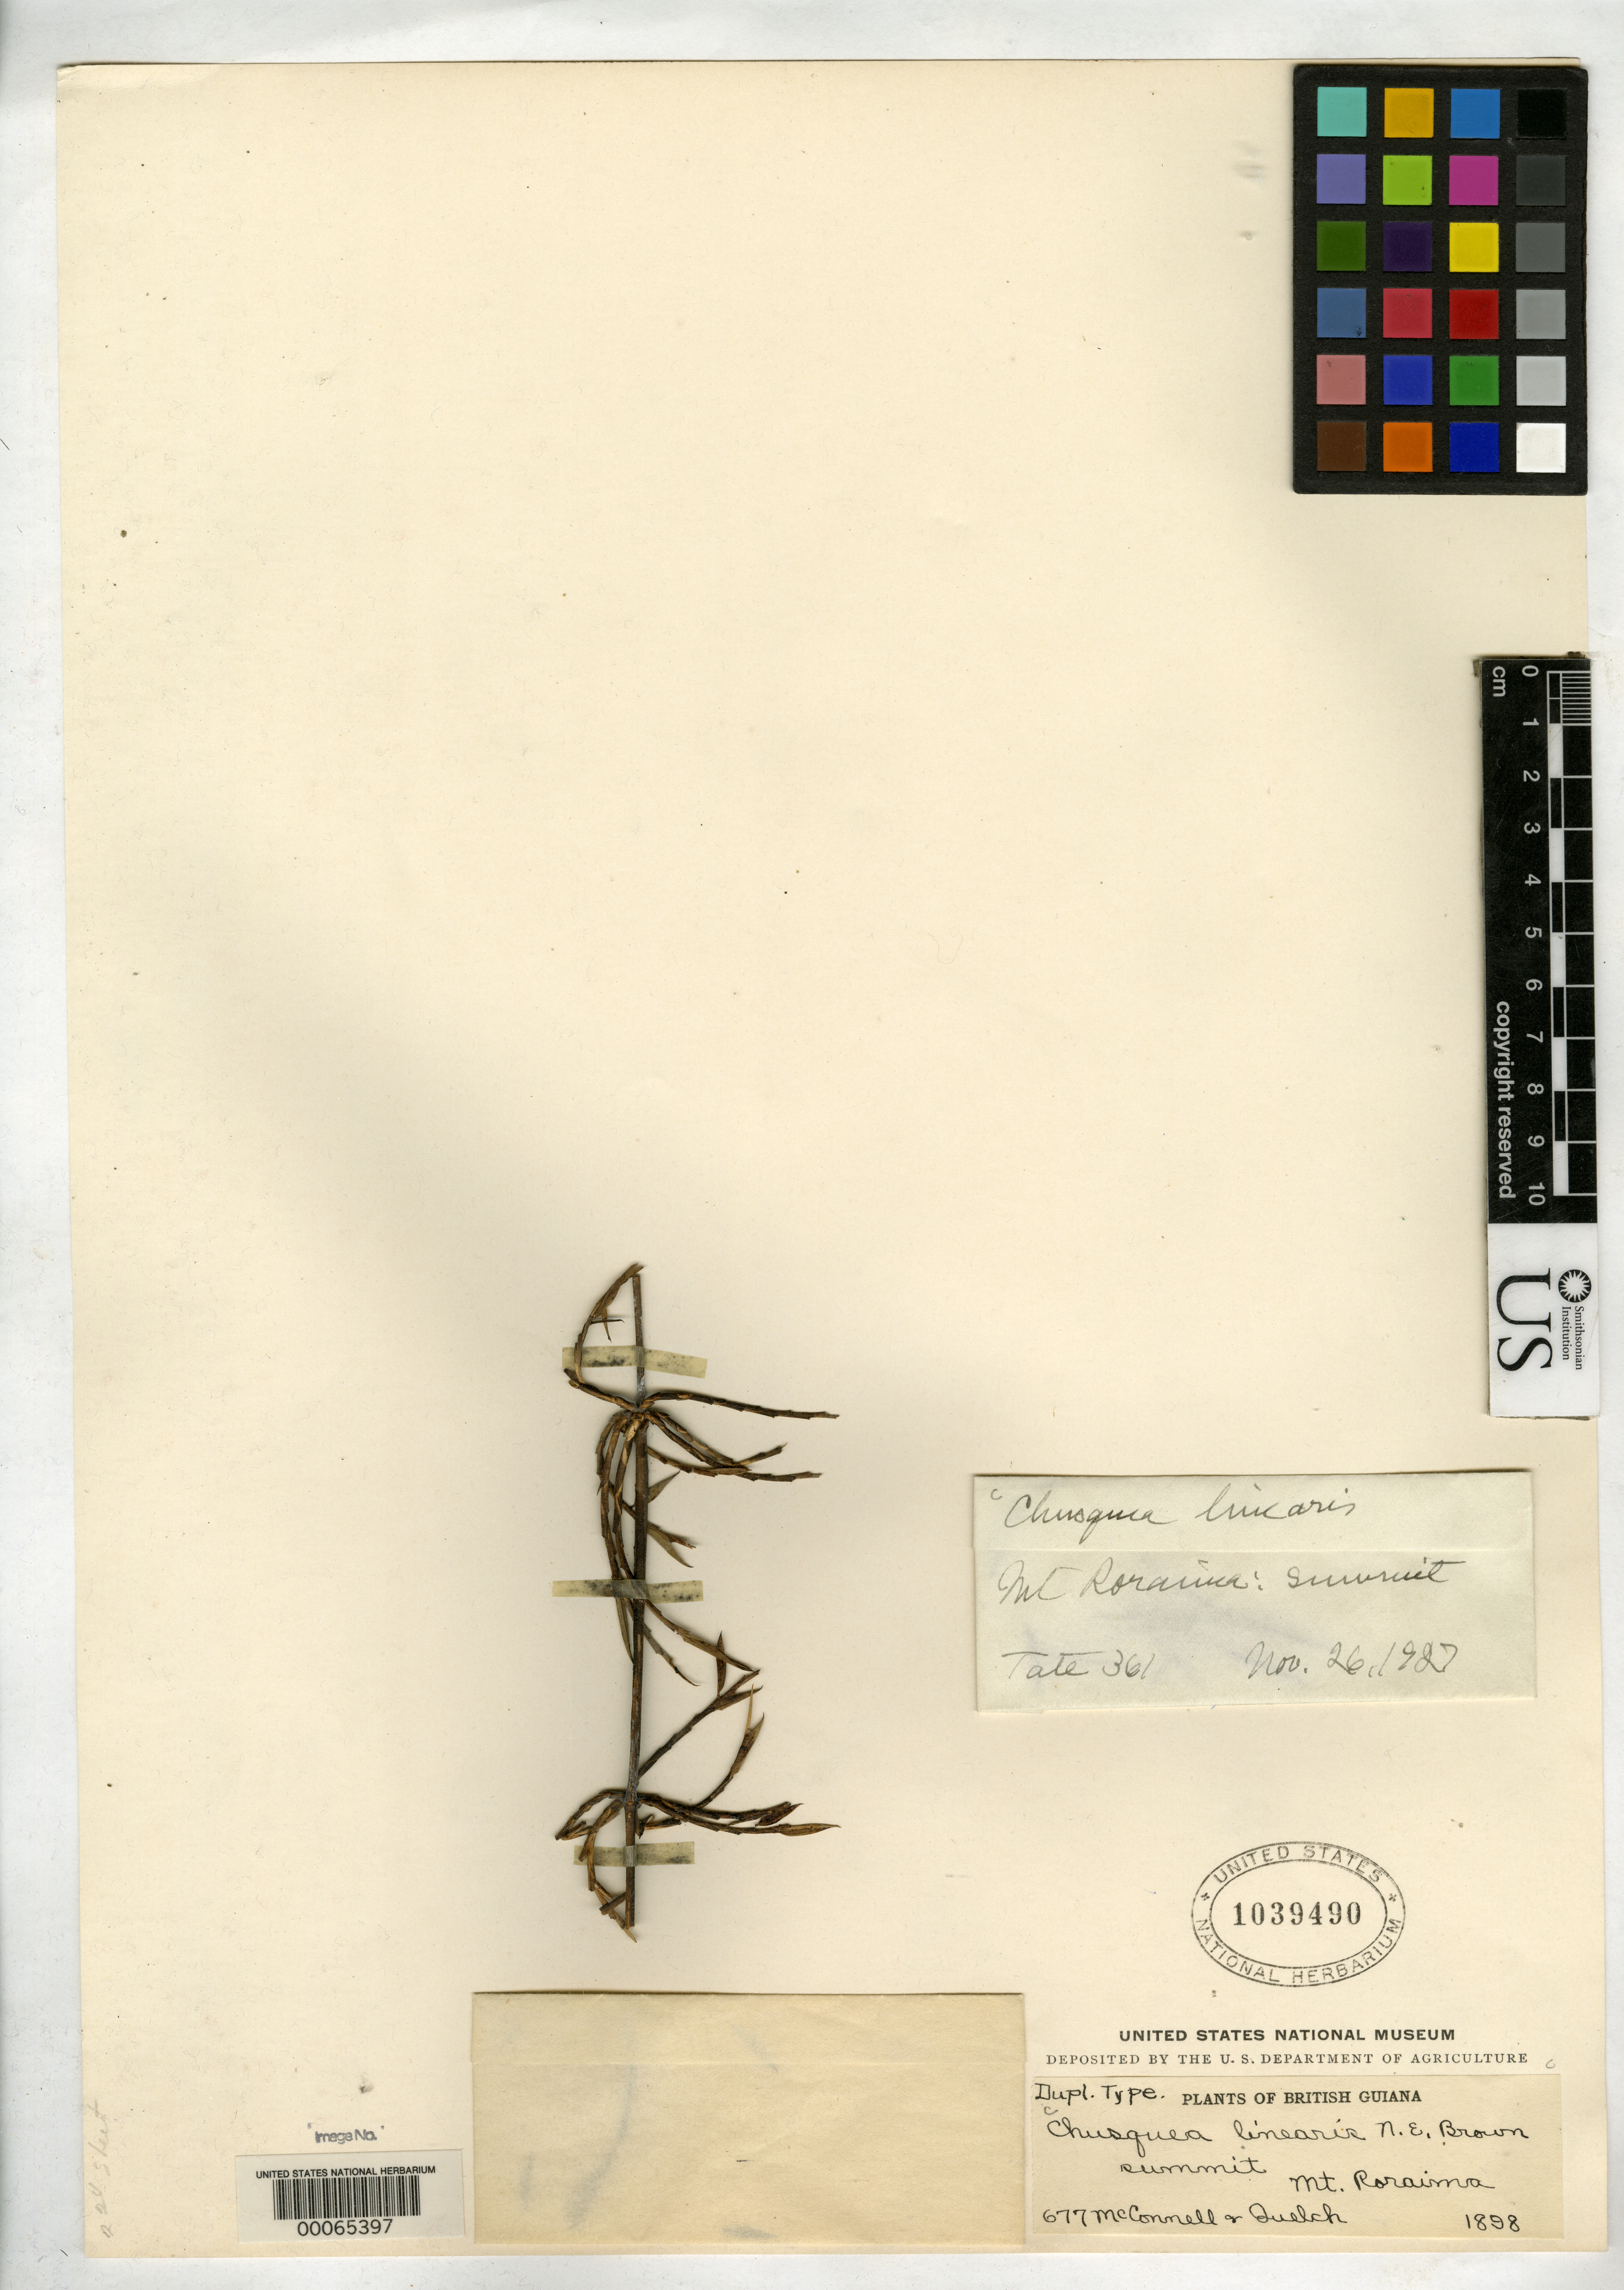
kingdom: Plantae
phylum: Tracheophyta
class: Liliopsida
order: Poales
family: Poaceae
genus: Chusquea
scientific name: Chusquea linearis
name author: N.E. Br.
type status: Isotype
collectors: F. McConnell & J. Quelch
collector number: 677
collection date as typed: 1808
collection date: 1808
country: Guyana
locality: Mount Roraima.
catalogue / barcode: US 1039490